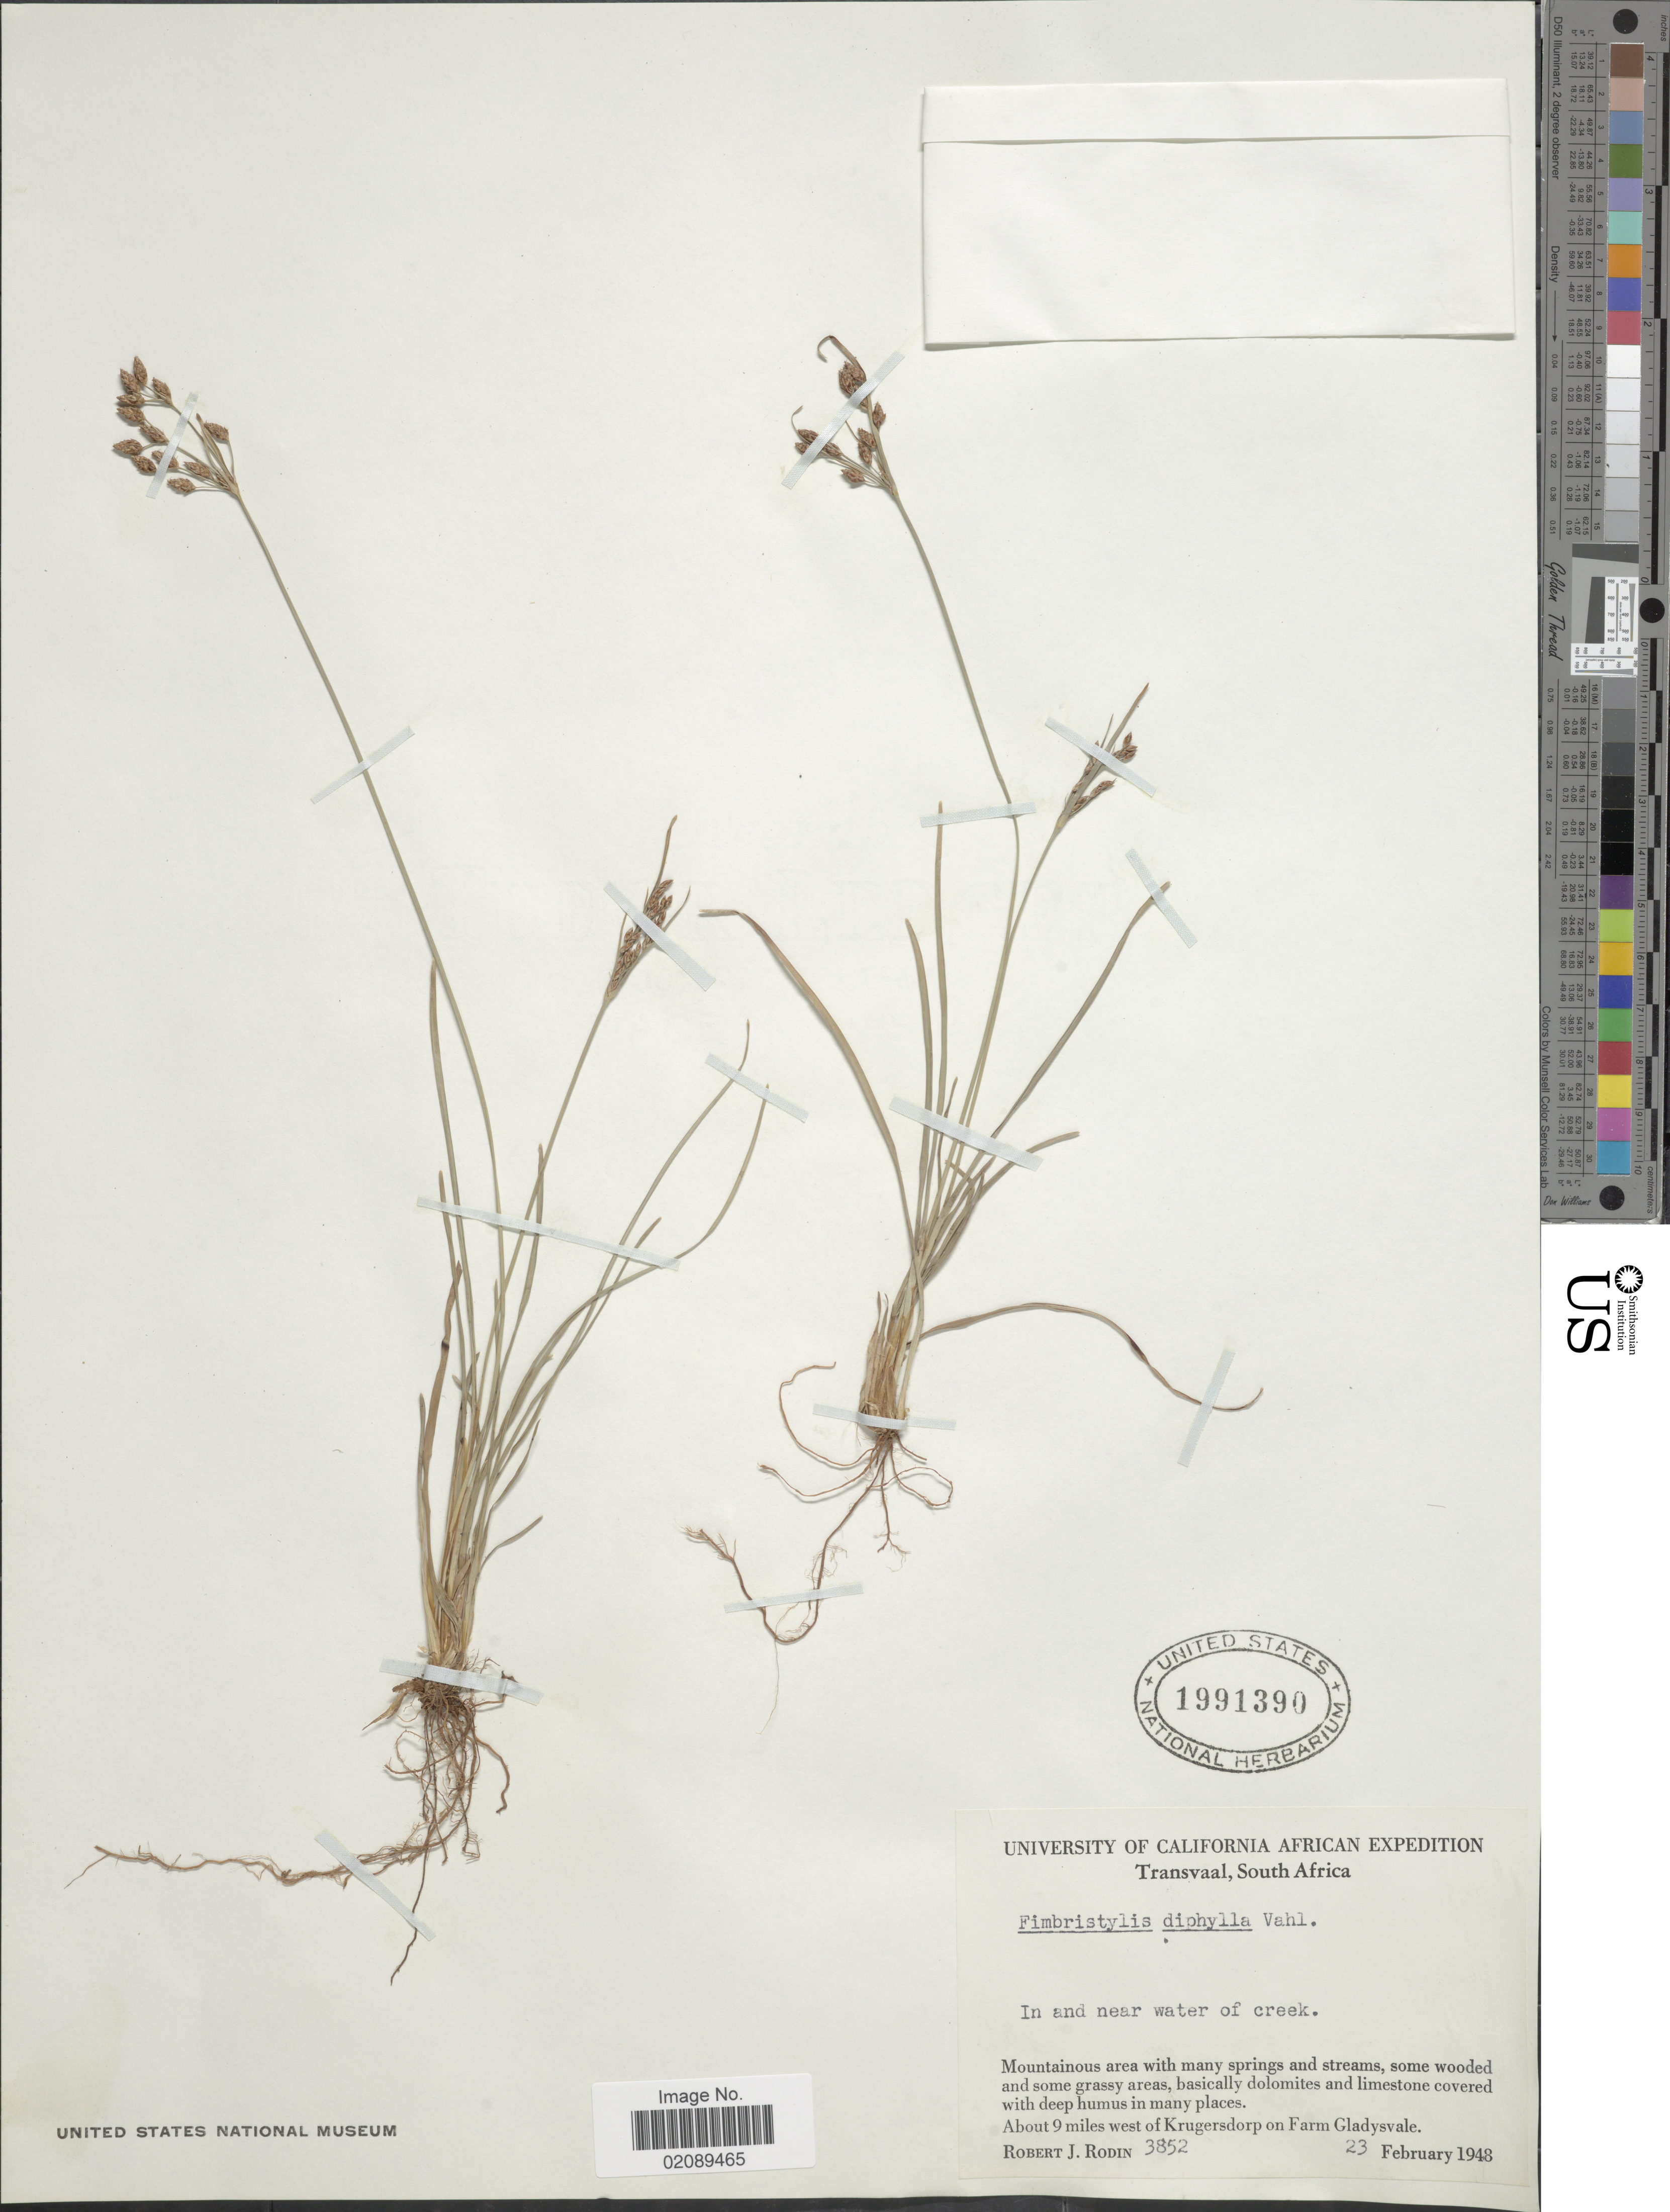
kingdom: Plantae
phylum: Tracheophyta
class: Liliopsida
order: Poales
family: Cyperaceae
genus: Fimbristylis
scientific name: Fimbristylis dichotoma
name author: (L.) Vahl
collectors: R. J. Rodin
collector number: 3852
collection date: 1948-02-23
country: South Africa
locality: Transvaal, in and near water of creek, Mountainous area with many springs and streans, some wooded and some grassy areas, about 9 miles west of Krugersdorp on Farm Gladysvale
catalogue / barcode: US 1991390